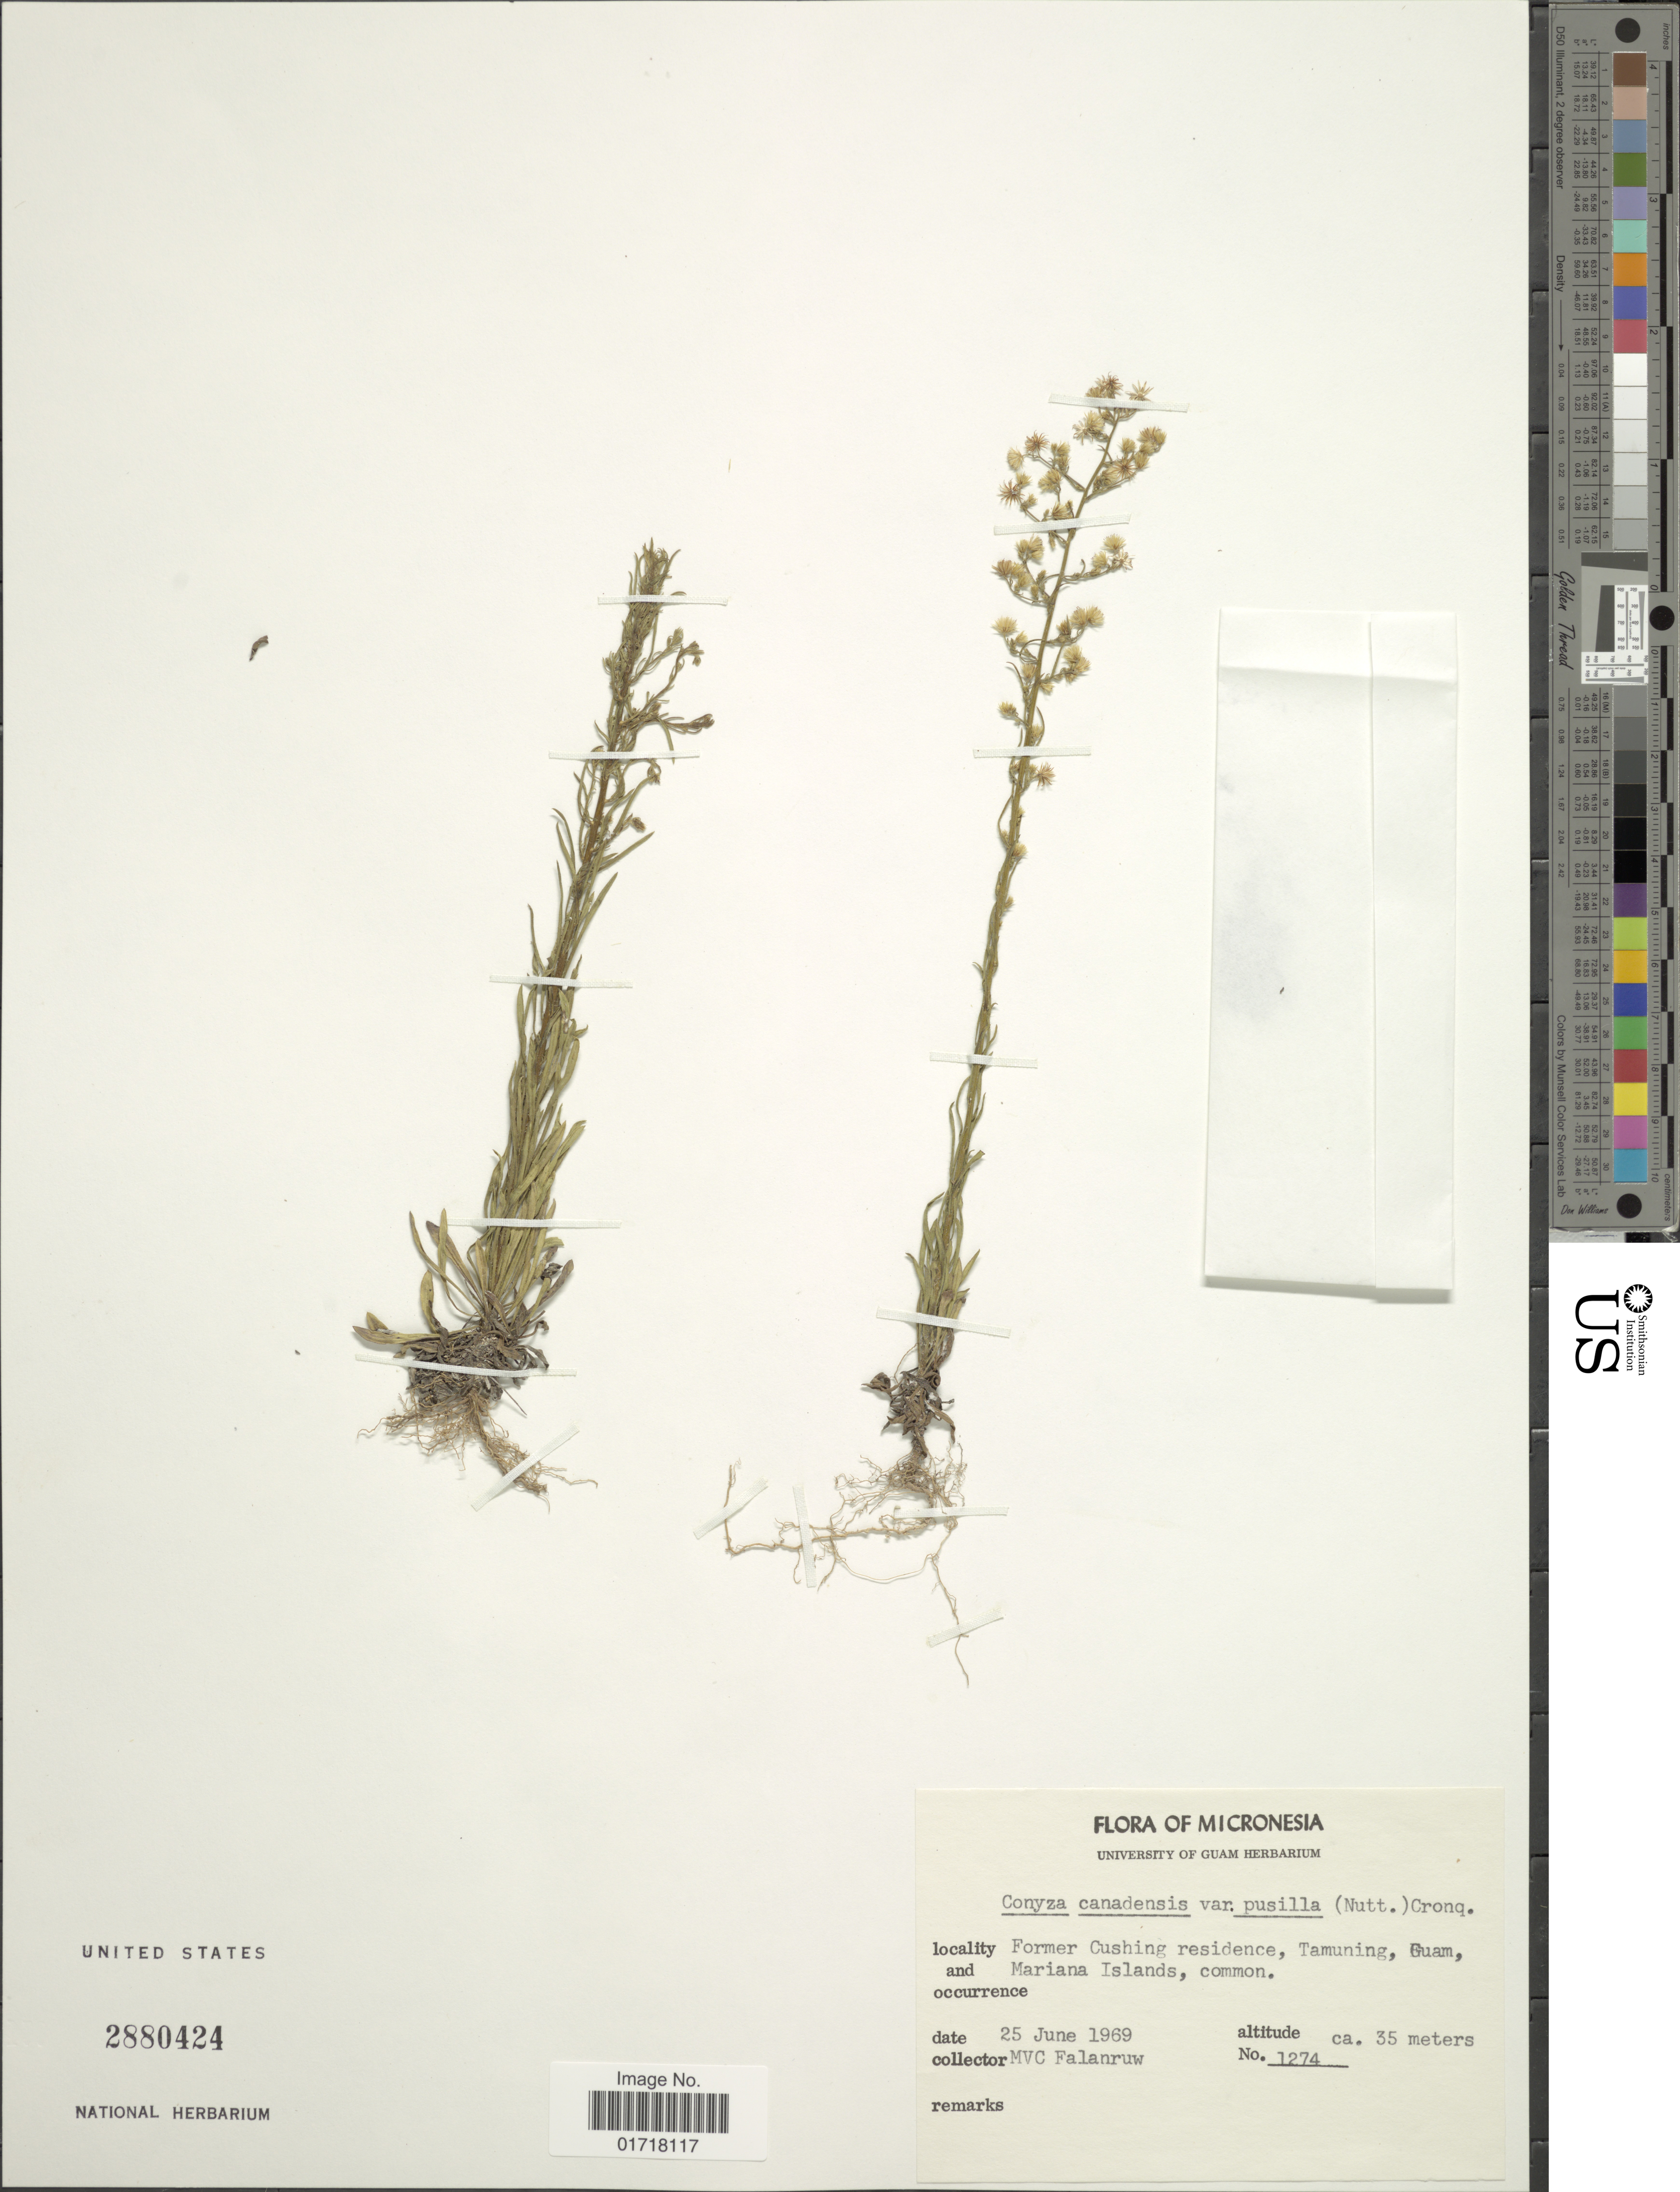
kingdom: Plantae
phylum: Tracheophyta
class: Magnoliopsida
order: Asterales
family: Asteraceae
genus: Erigeron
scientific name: Erigeron canadensis var. pusillus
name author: (Nutt.) Bolvin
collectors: M. V. Falanruw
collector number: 1274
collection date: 1969-06-25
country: Guam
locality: Former Cushing residence, Tamuning, Guam and Mariana Islands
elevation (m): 35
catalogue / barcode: US 2880424